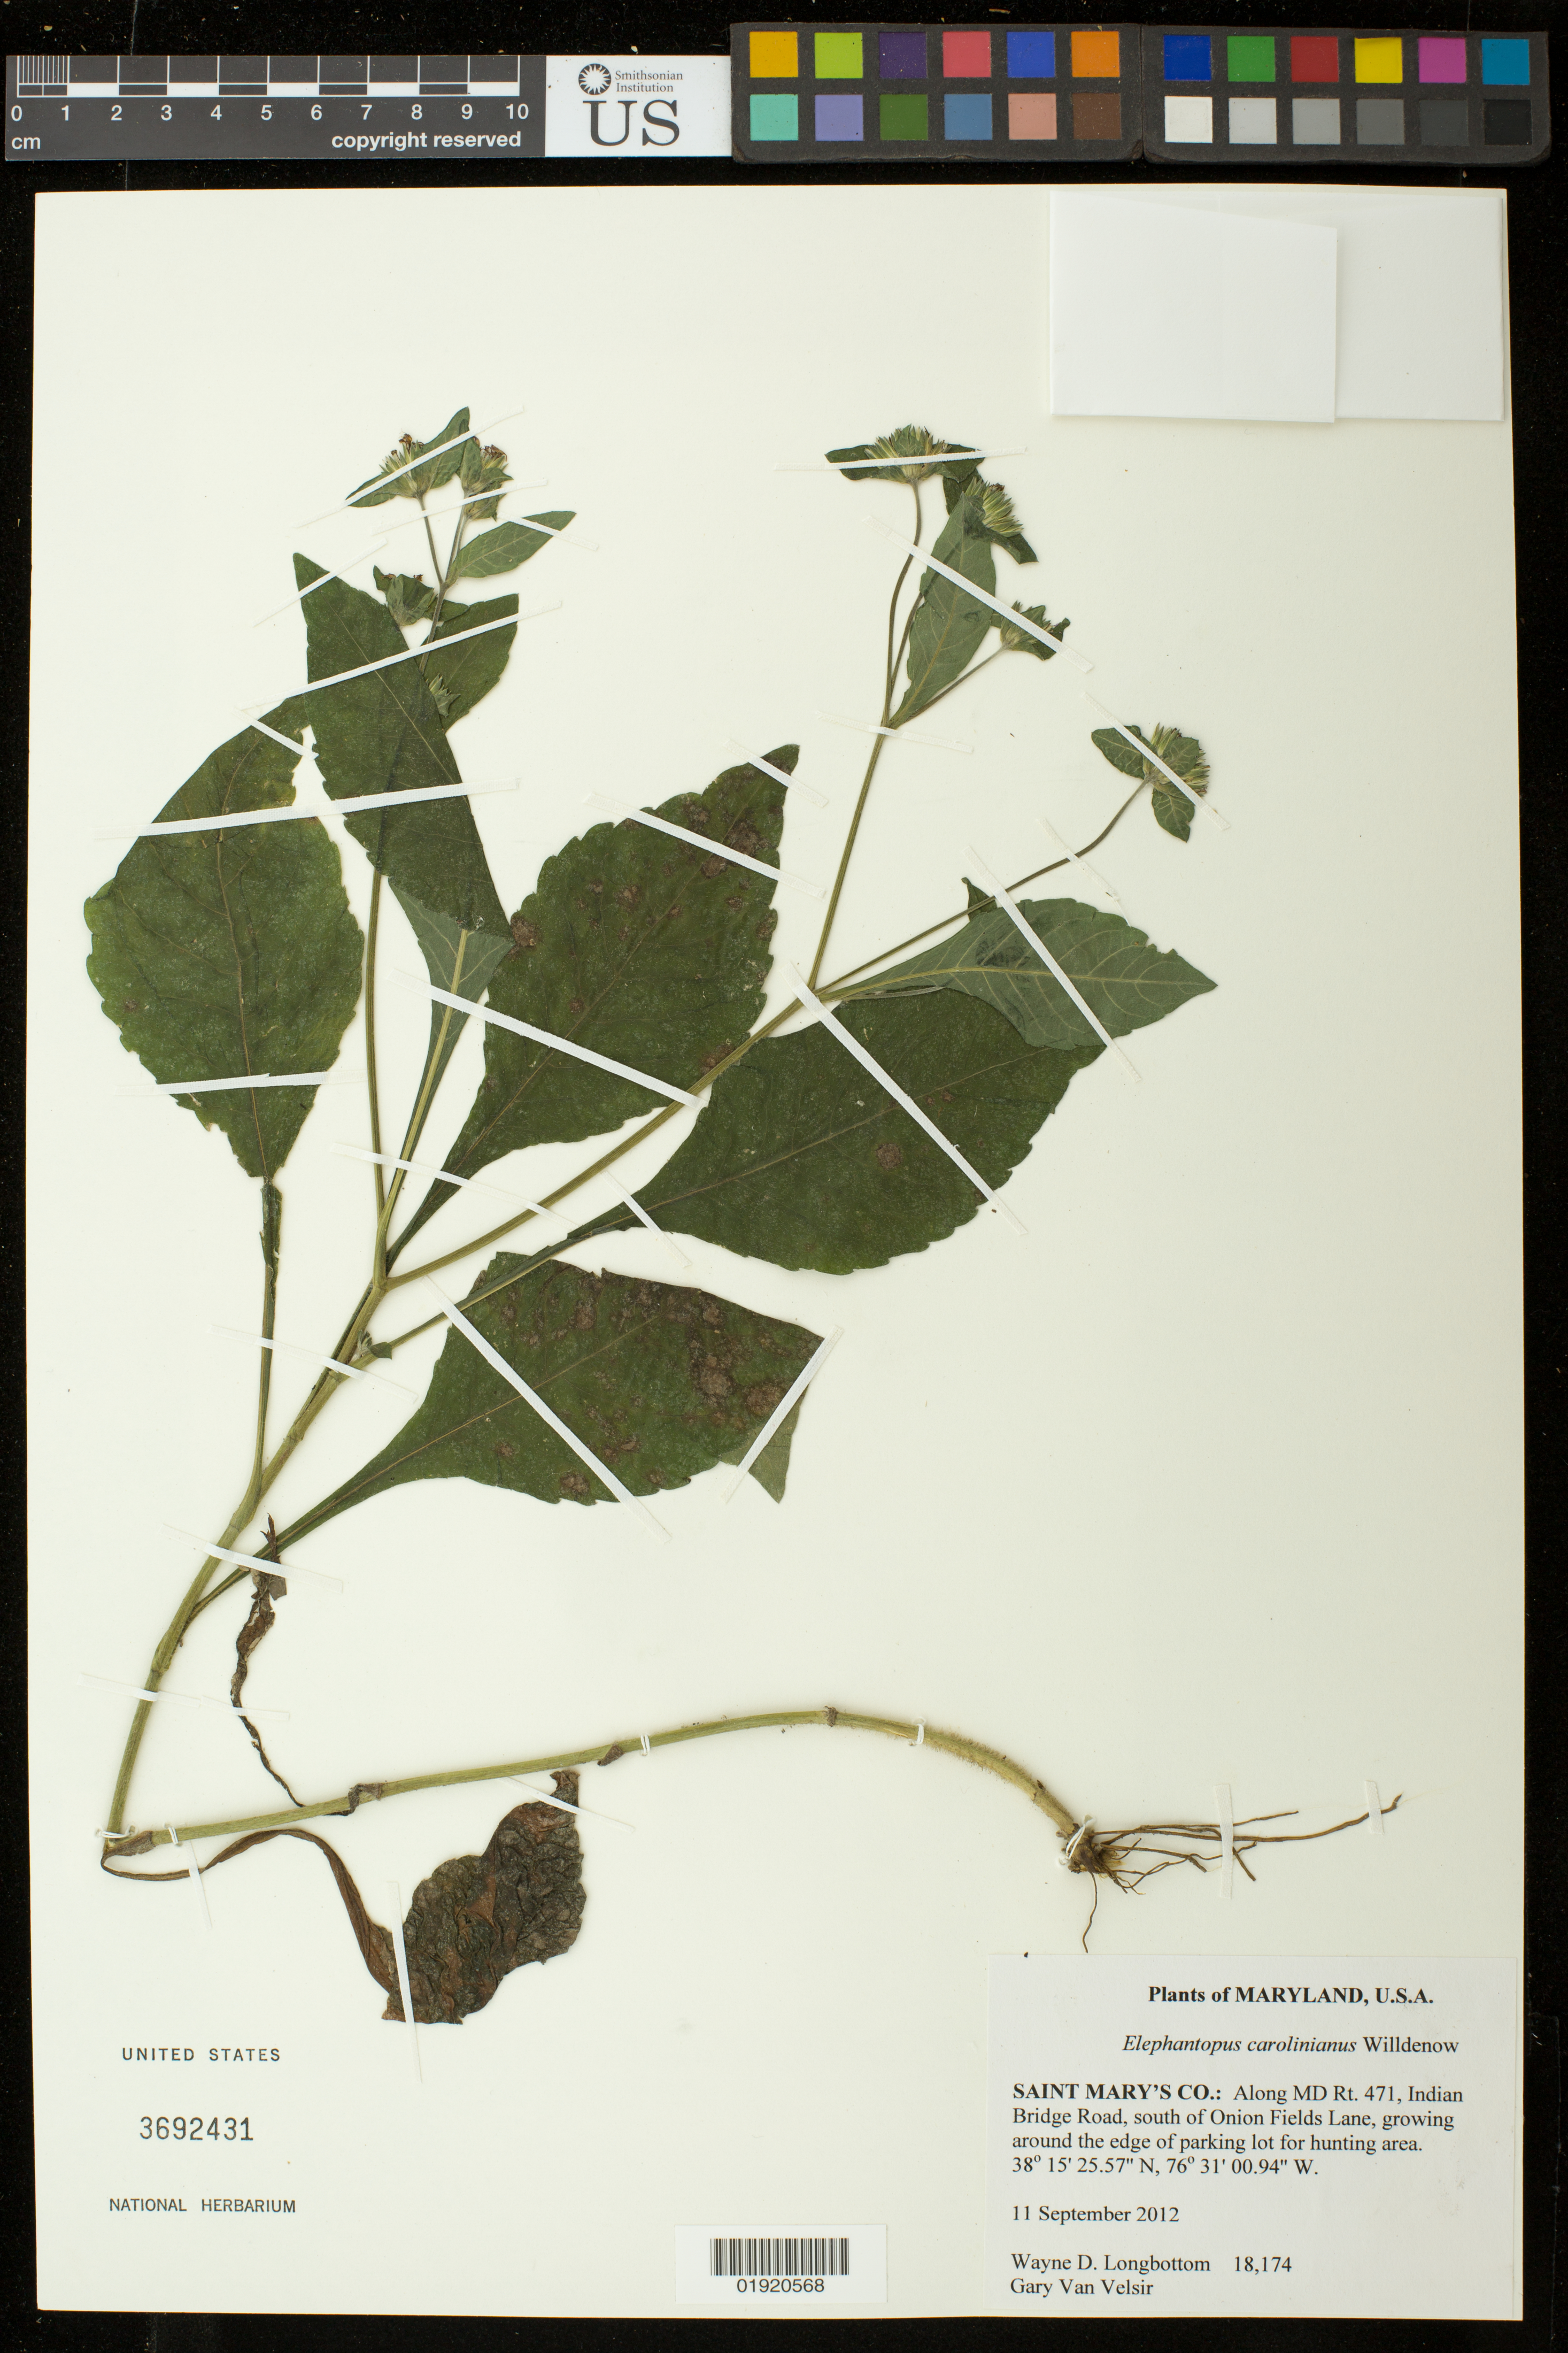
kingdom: Plantae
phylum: Tracheophyta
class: Magnoliopsida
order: Asterales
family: Asteraceae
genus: Elephantopus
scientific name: Elephantopus carolinianus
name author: Raeusch.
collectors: W. D. Longbottom & G. Van Velsir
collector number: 18174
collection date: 2012-09-11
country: United States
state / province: Maryland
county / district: St. Mary's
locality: Saint Mary's Co.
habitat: Along MD Rt. 471, Indian Bridge road, south of Onion Fields Lane, growing around the edge of parking lot for hunting area.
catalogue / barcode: US 3692431